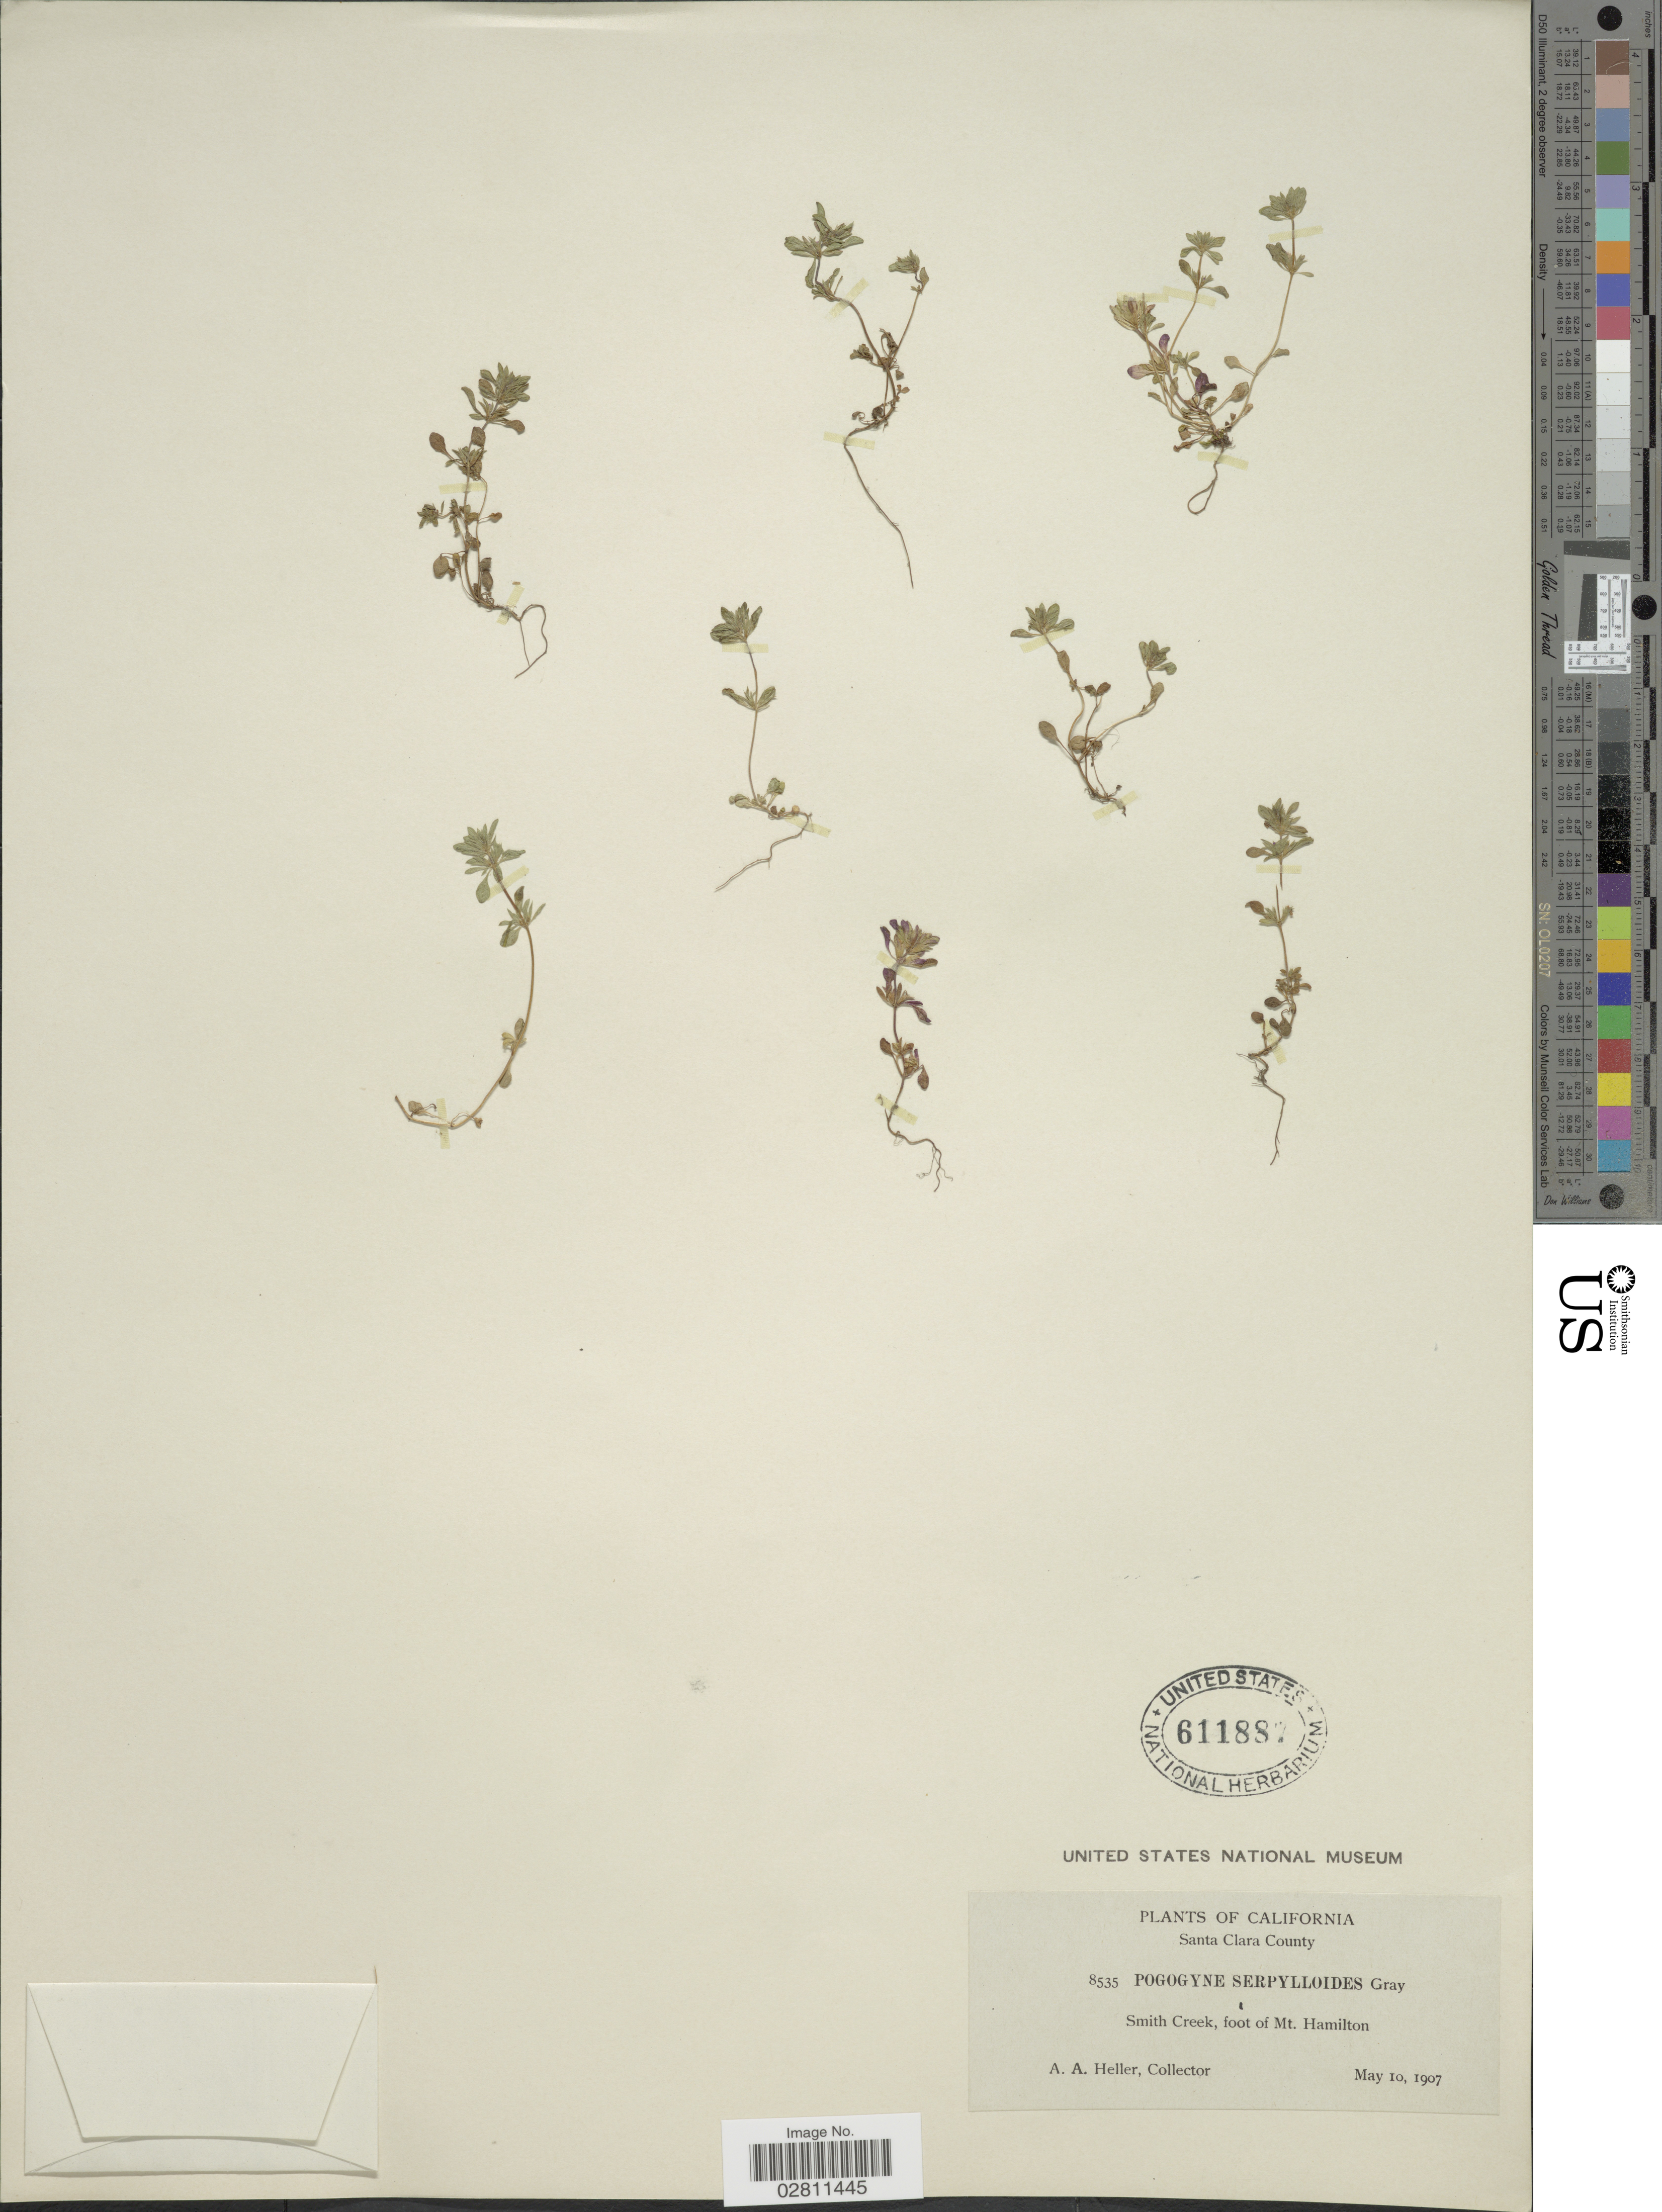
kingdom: Plantae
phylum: Tracheophyta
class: Magnoliopsida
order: Lamiales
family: Lamiaceae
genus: Pogogyne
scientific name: Pogogyne serpylloides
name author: (Torr.) A. Gray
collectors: A. A. Heller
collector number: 8535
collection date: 1907-05-10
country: United States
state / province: California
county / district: Santa Clara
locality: Santa Clara County. Smith Creek, foot of Mt. Hamilton.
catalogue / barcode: US 611887